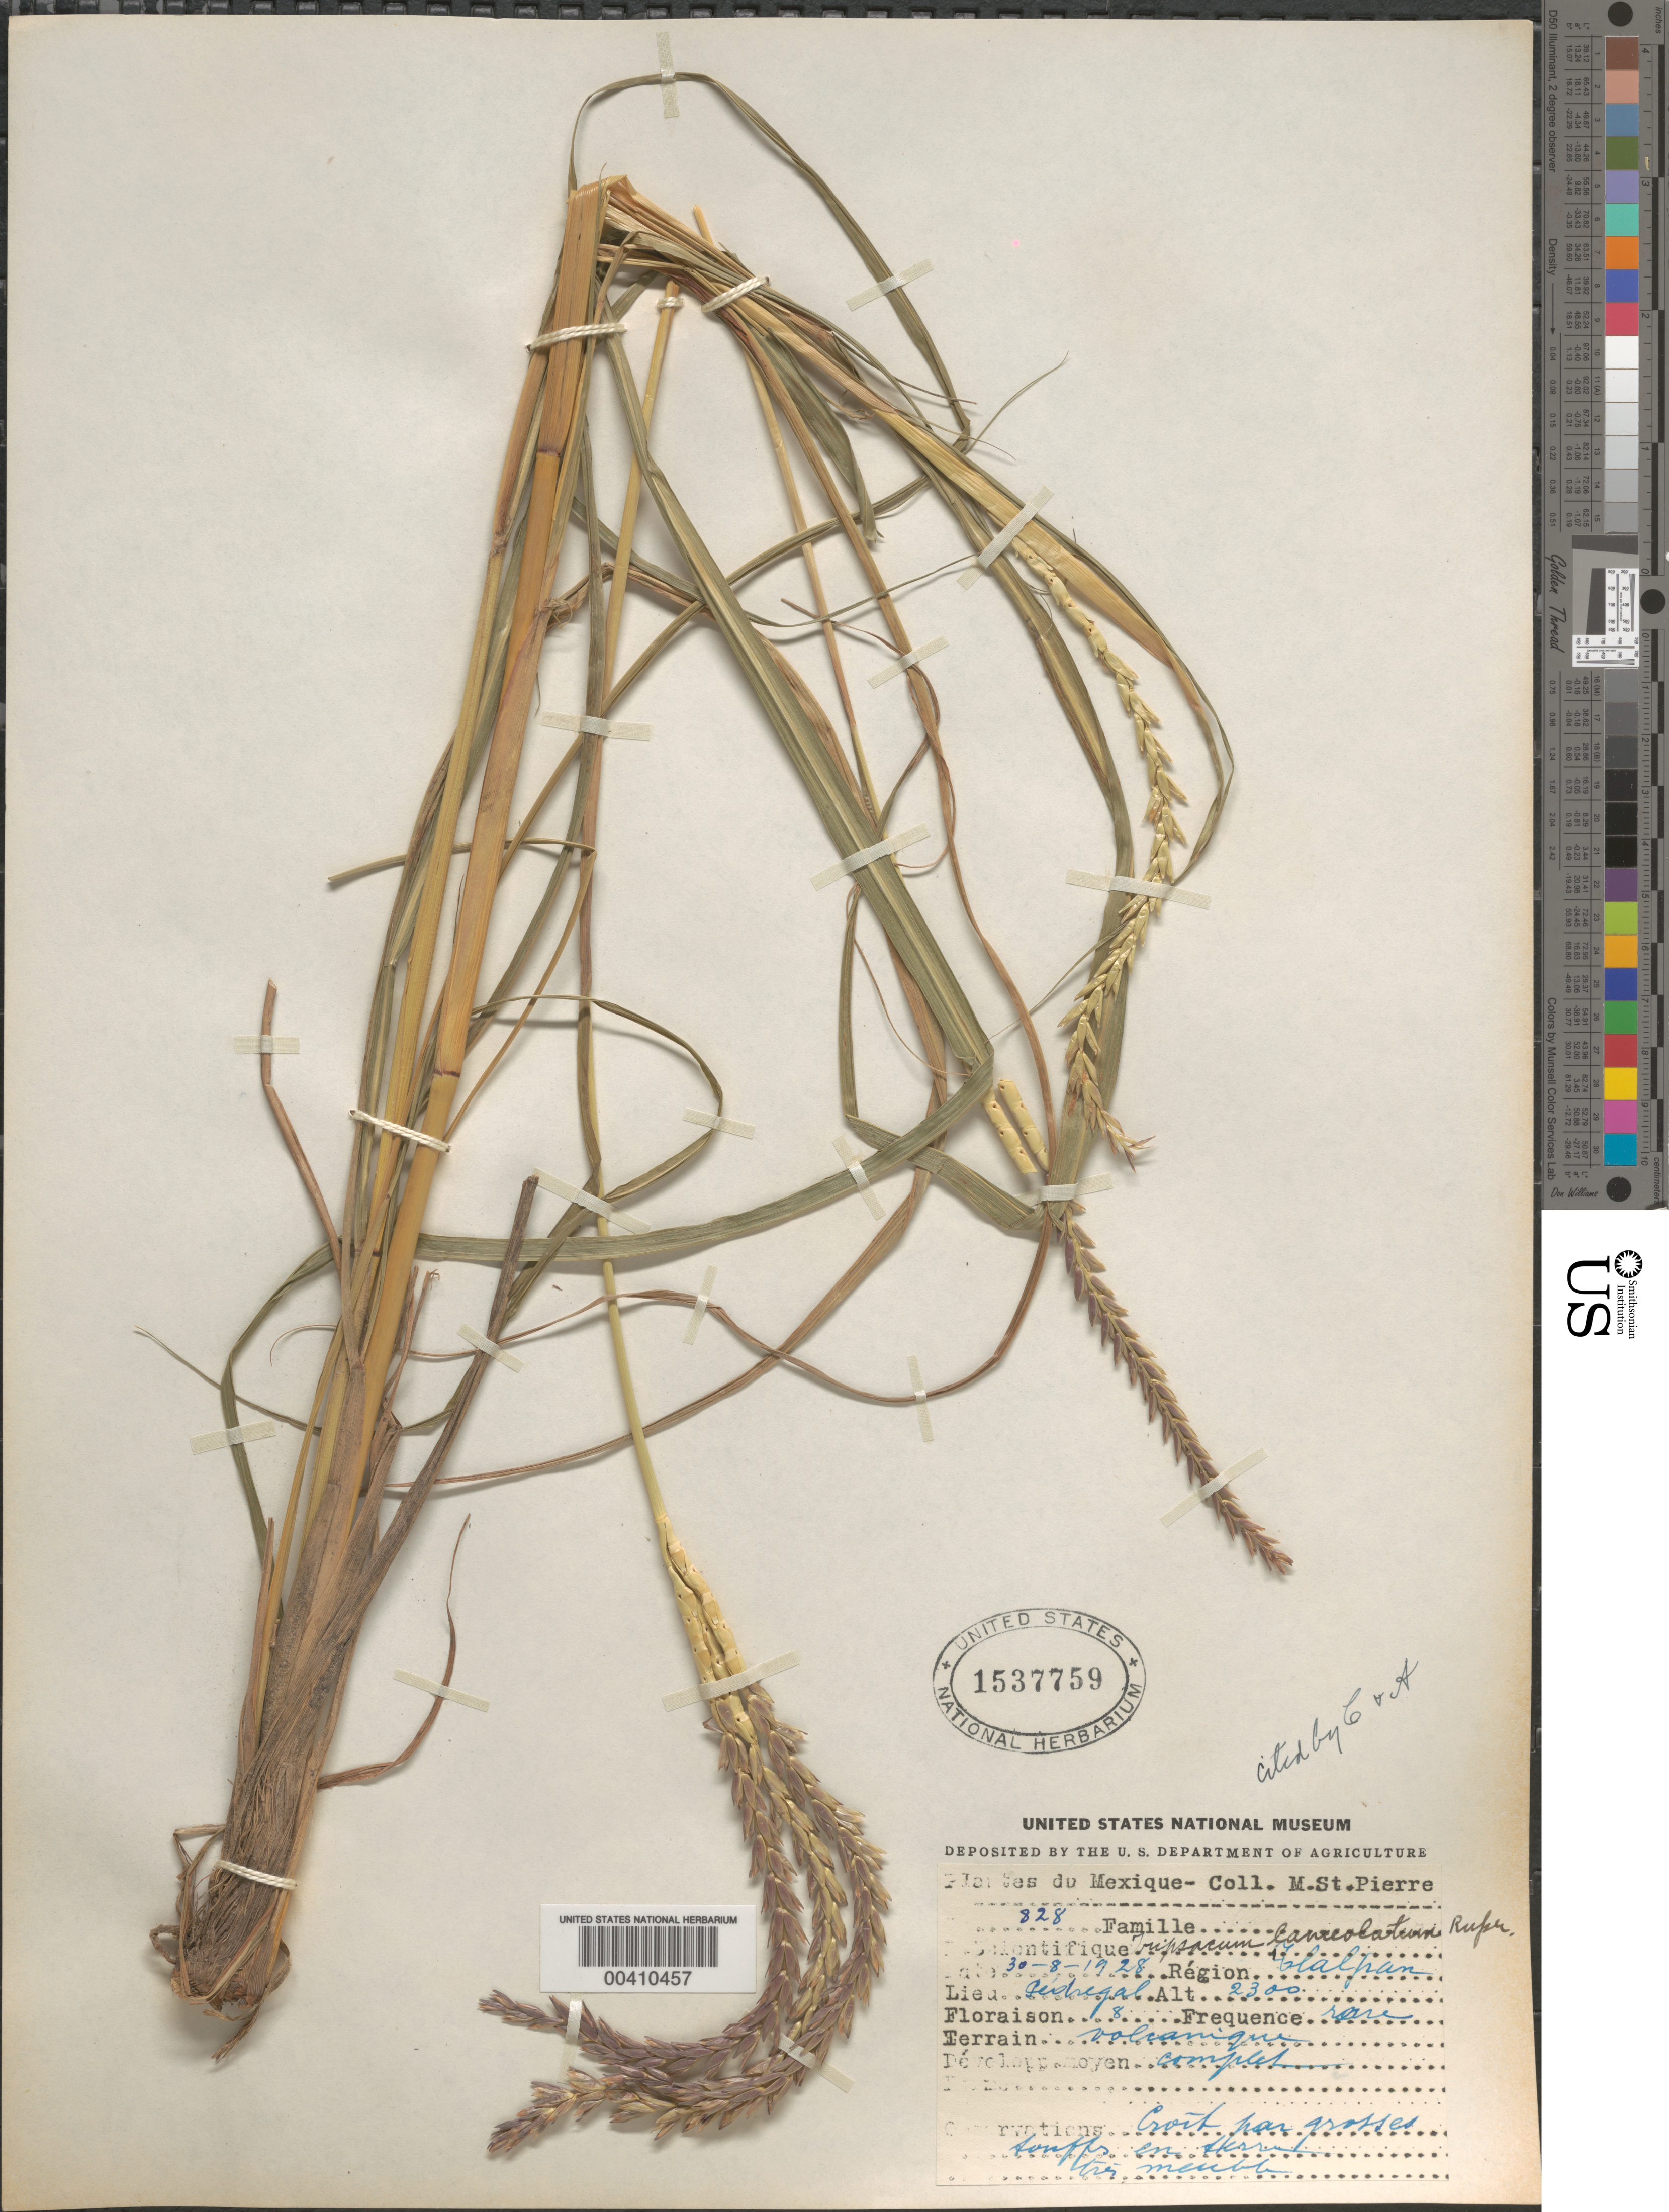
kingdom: Plantae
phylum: Tracheophyta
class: Liliopsida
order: Poales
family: Poaceae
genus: Tripsacum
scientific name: Tripsacum lanceolatum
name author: Rupr. ex E. Fourn.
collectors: M. Saint-Pierre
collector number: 828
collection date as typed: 30 Aug 1928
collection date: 1928-08-30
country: Mexico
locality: Tlalpan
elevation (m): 2300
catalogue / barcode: US 1537759